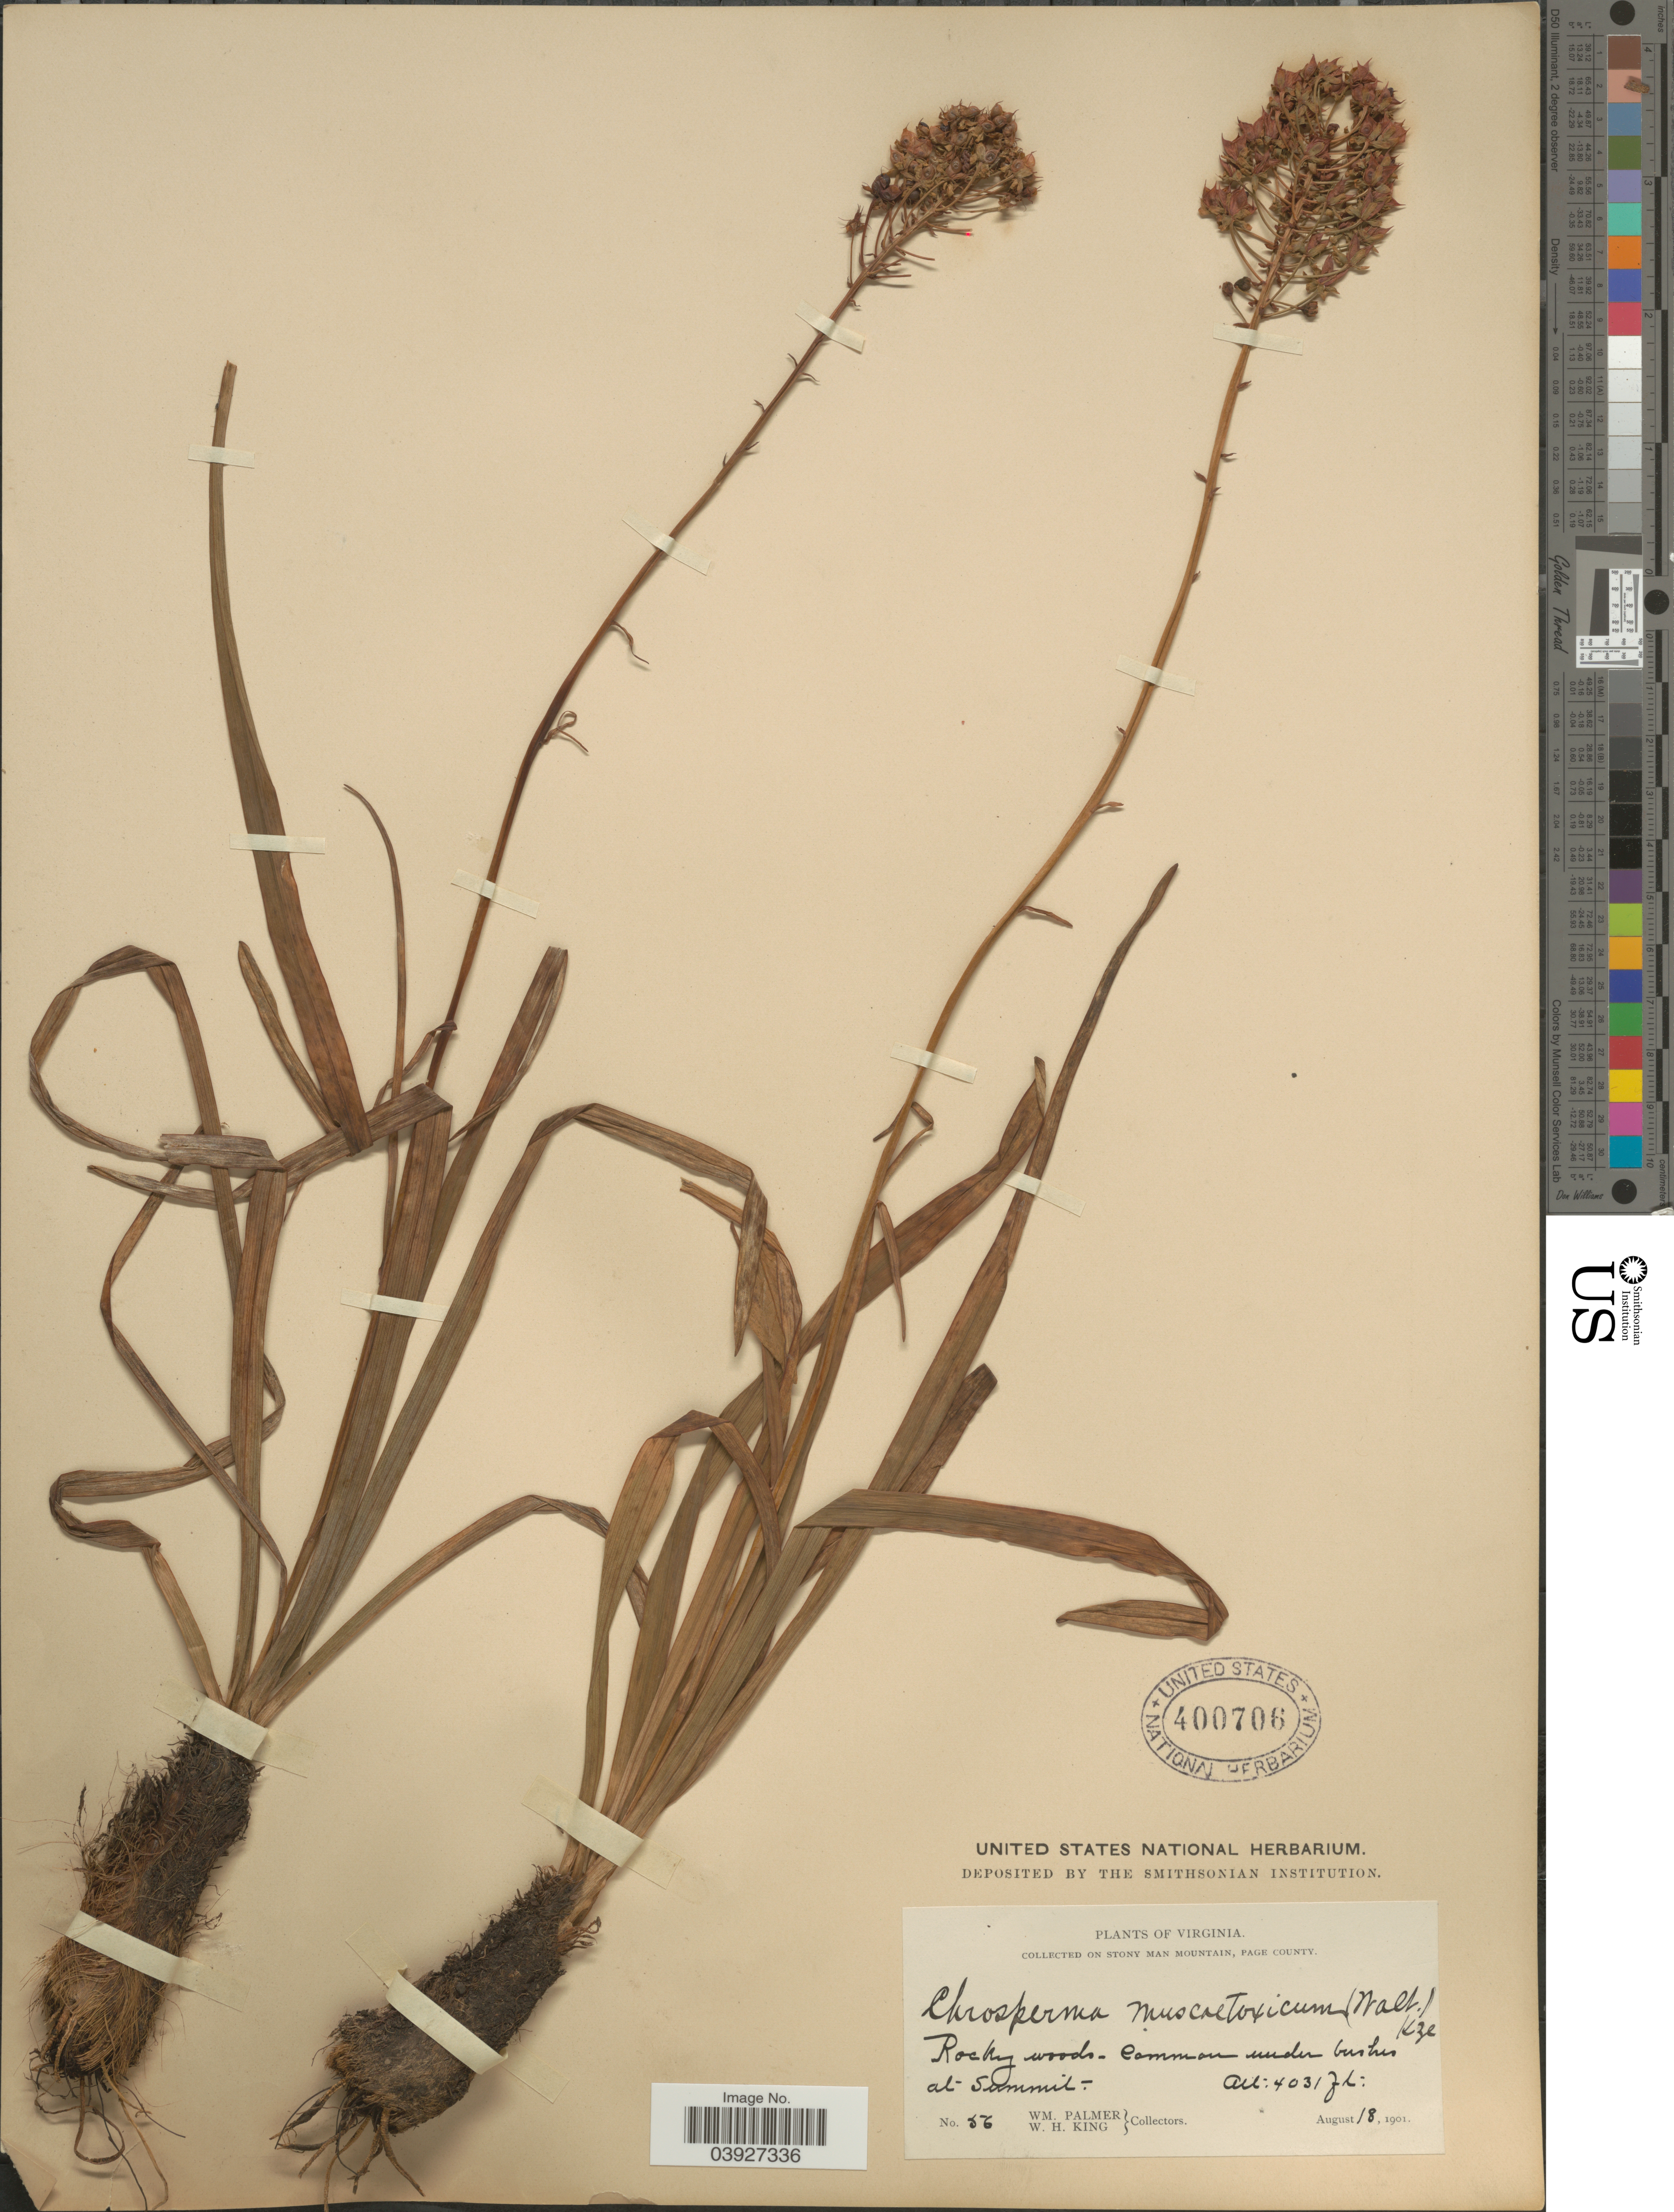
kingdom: Plantae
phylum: Tracheophyta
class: Liliopsida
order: Liliales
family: Melanthiaceae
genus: Amianthium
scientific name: Amianthium muscitoxicum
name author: (Walter) A. Gray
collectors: W. Palmer & W. H. King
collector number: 56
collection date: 1901-08-18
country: United States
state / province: Virginia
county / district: Page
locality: On Stony Man Mountain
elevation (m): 1229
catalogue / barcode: US 400706